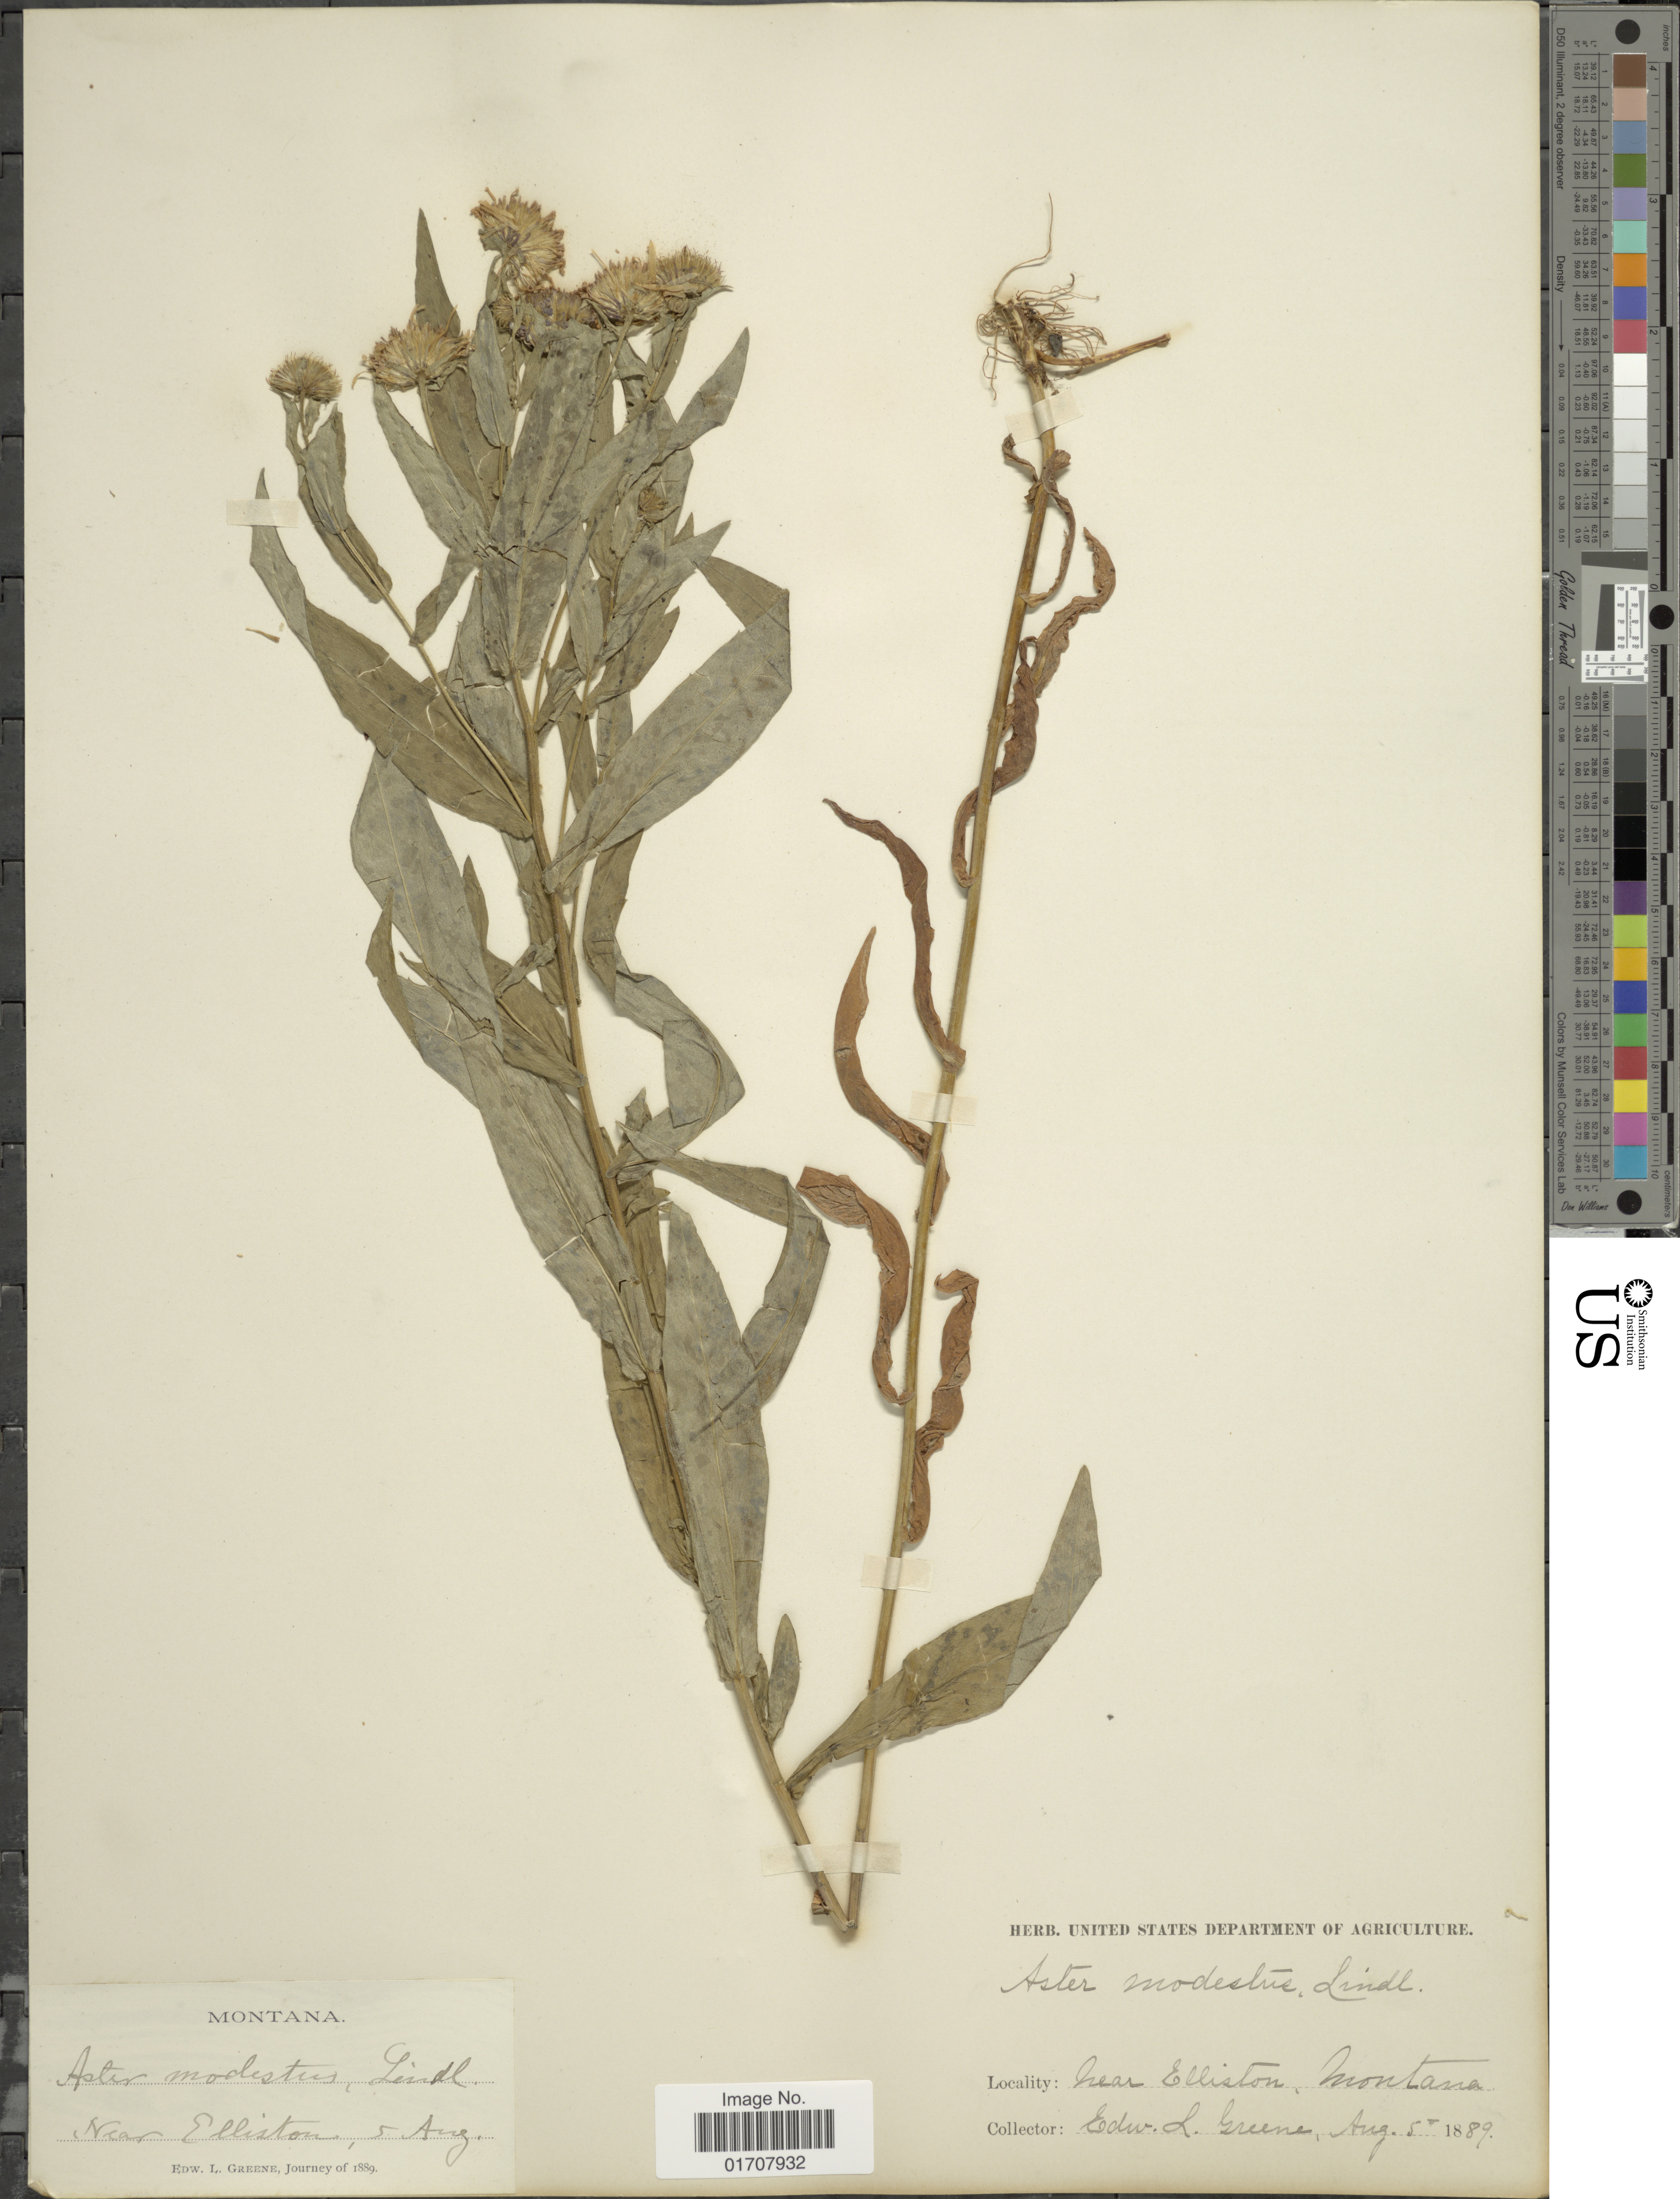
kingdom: Plantae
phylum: Tracheophyta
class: Magnoliopsida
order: Asterales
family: Asteraceae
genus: Canadanthus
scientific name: Canadanthus modestus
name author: (Lindl.) G.L. Nesom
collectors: E. L. Greene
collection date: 1889-08-05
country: United States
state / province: Montana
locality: Near Elliston